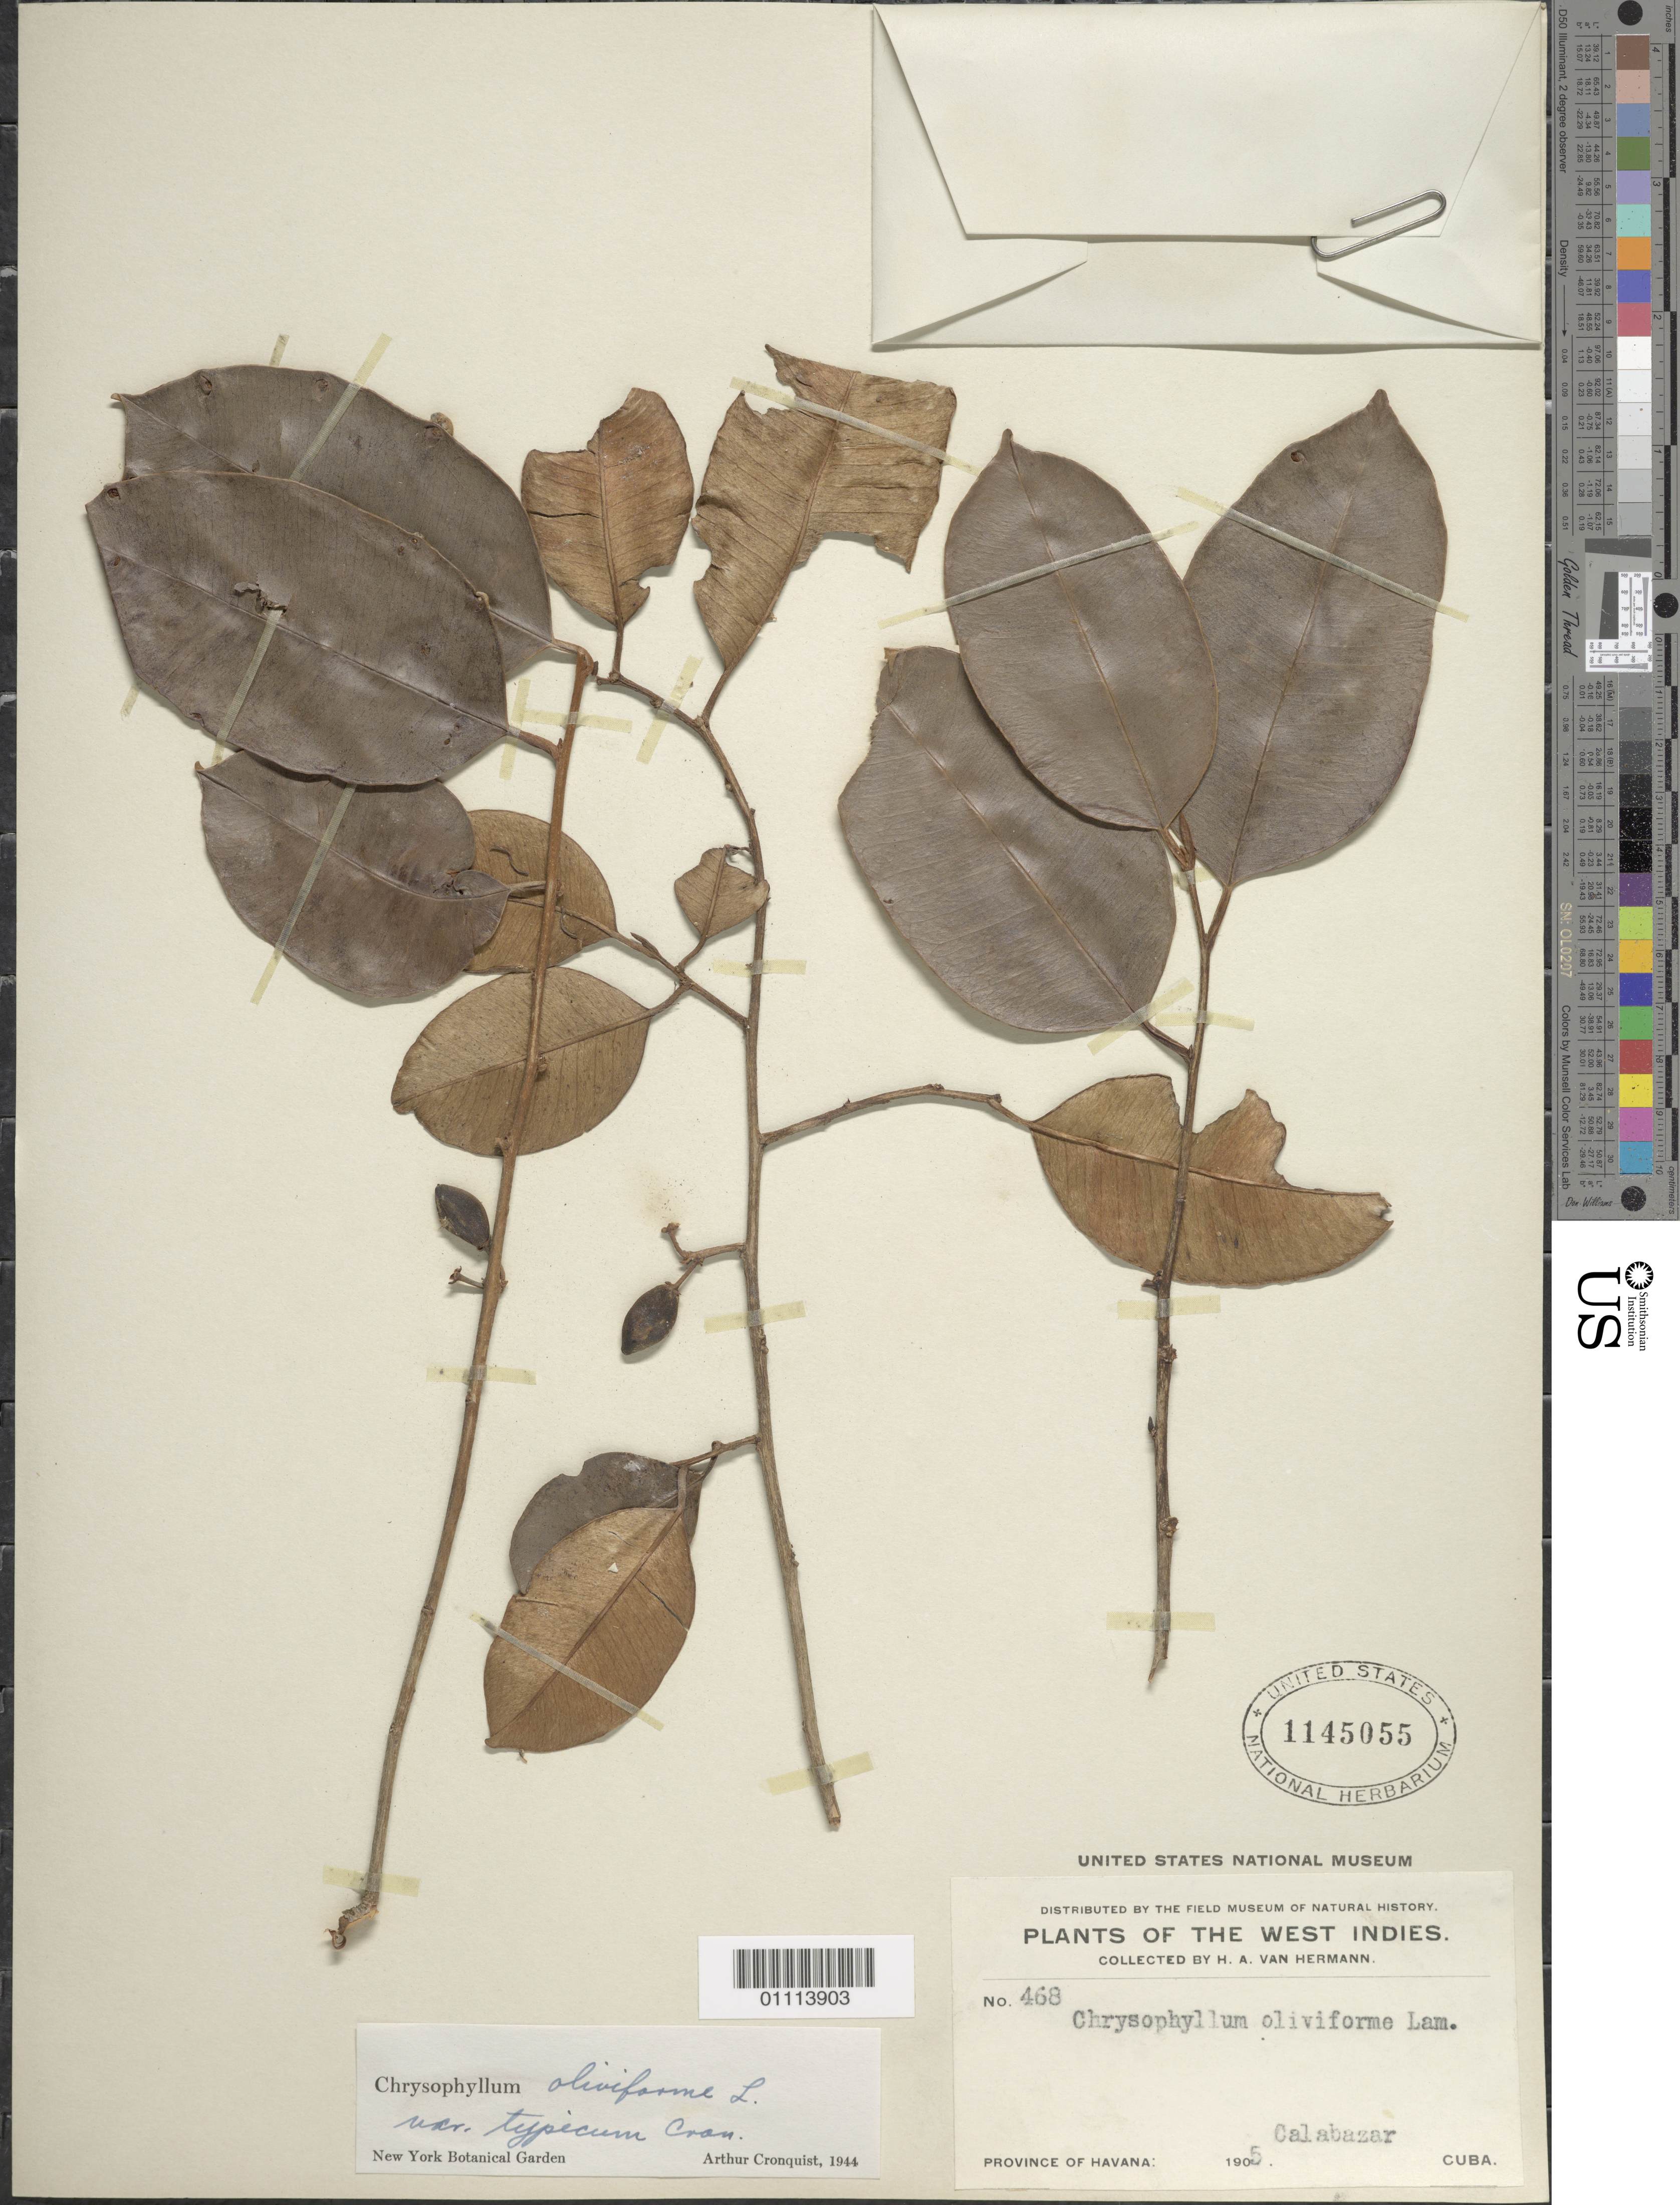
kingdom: Plantae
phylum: Tracheophyta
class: Magnoliopsida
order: Ericales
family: Sapotaceae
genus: Chrysophyllum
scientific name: Chrysophyllum oliviforme var. typicum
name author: Cronq.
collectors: H. A. Van Hermann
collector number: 468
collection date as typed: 1905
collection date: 1905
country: Cuba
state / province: La Habana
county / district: Municipio de Boyeros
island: Cuba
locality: Calabazar [Province of Havana]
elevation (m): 60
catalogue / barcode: US 1145055